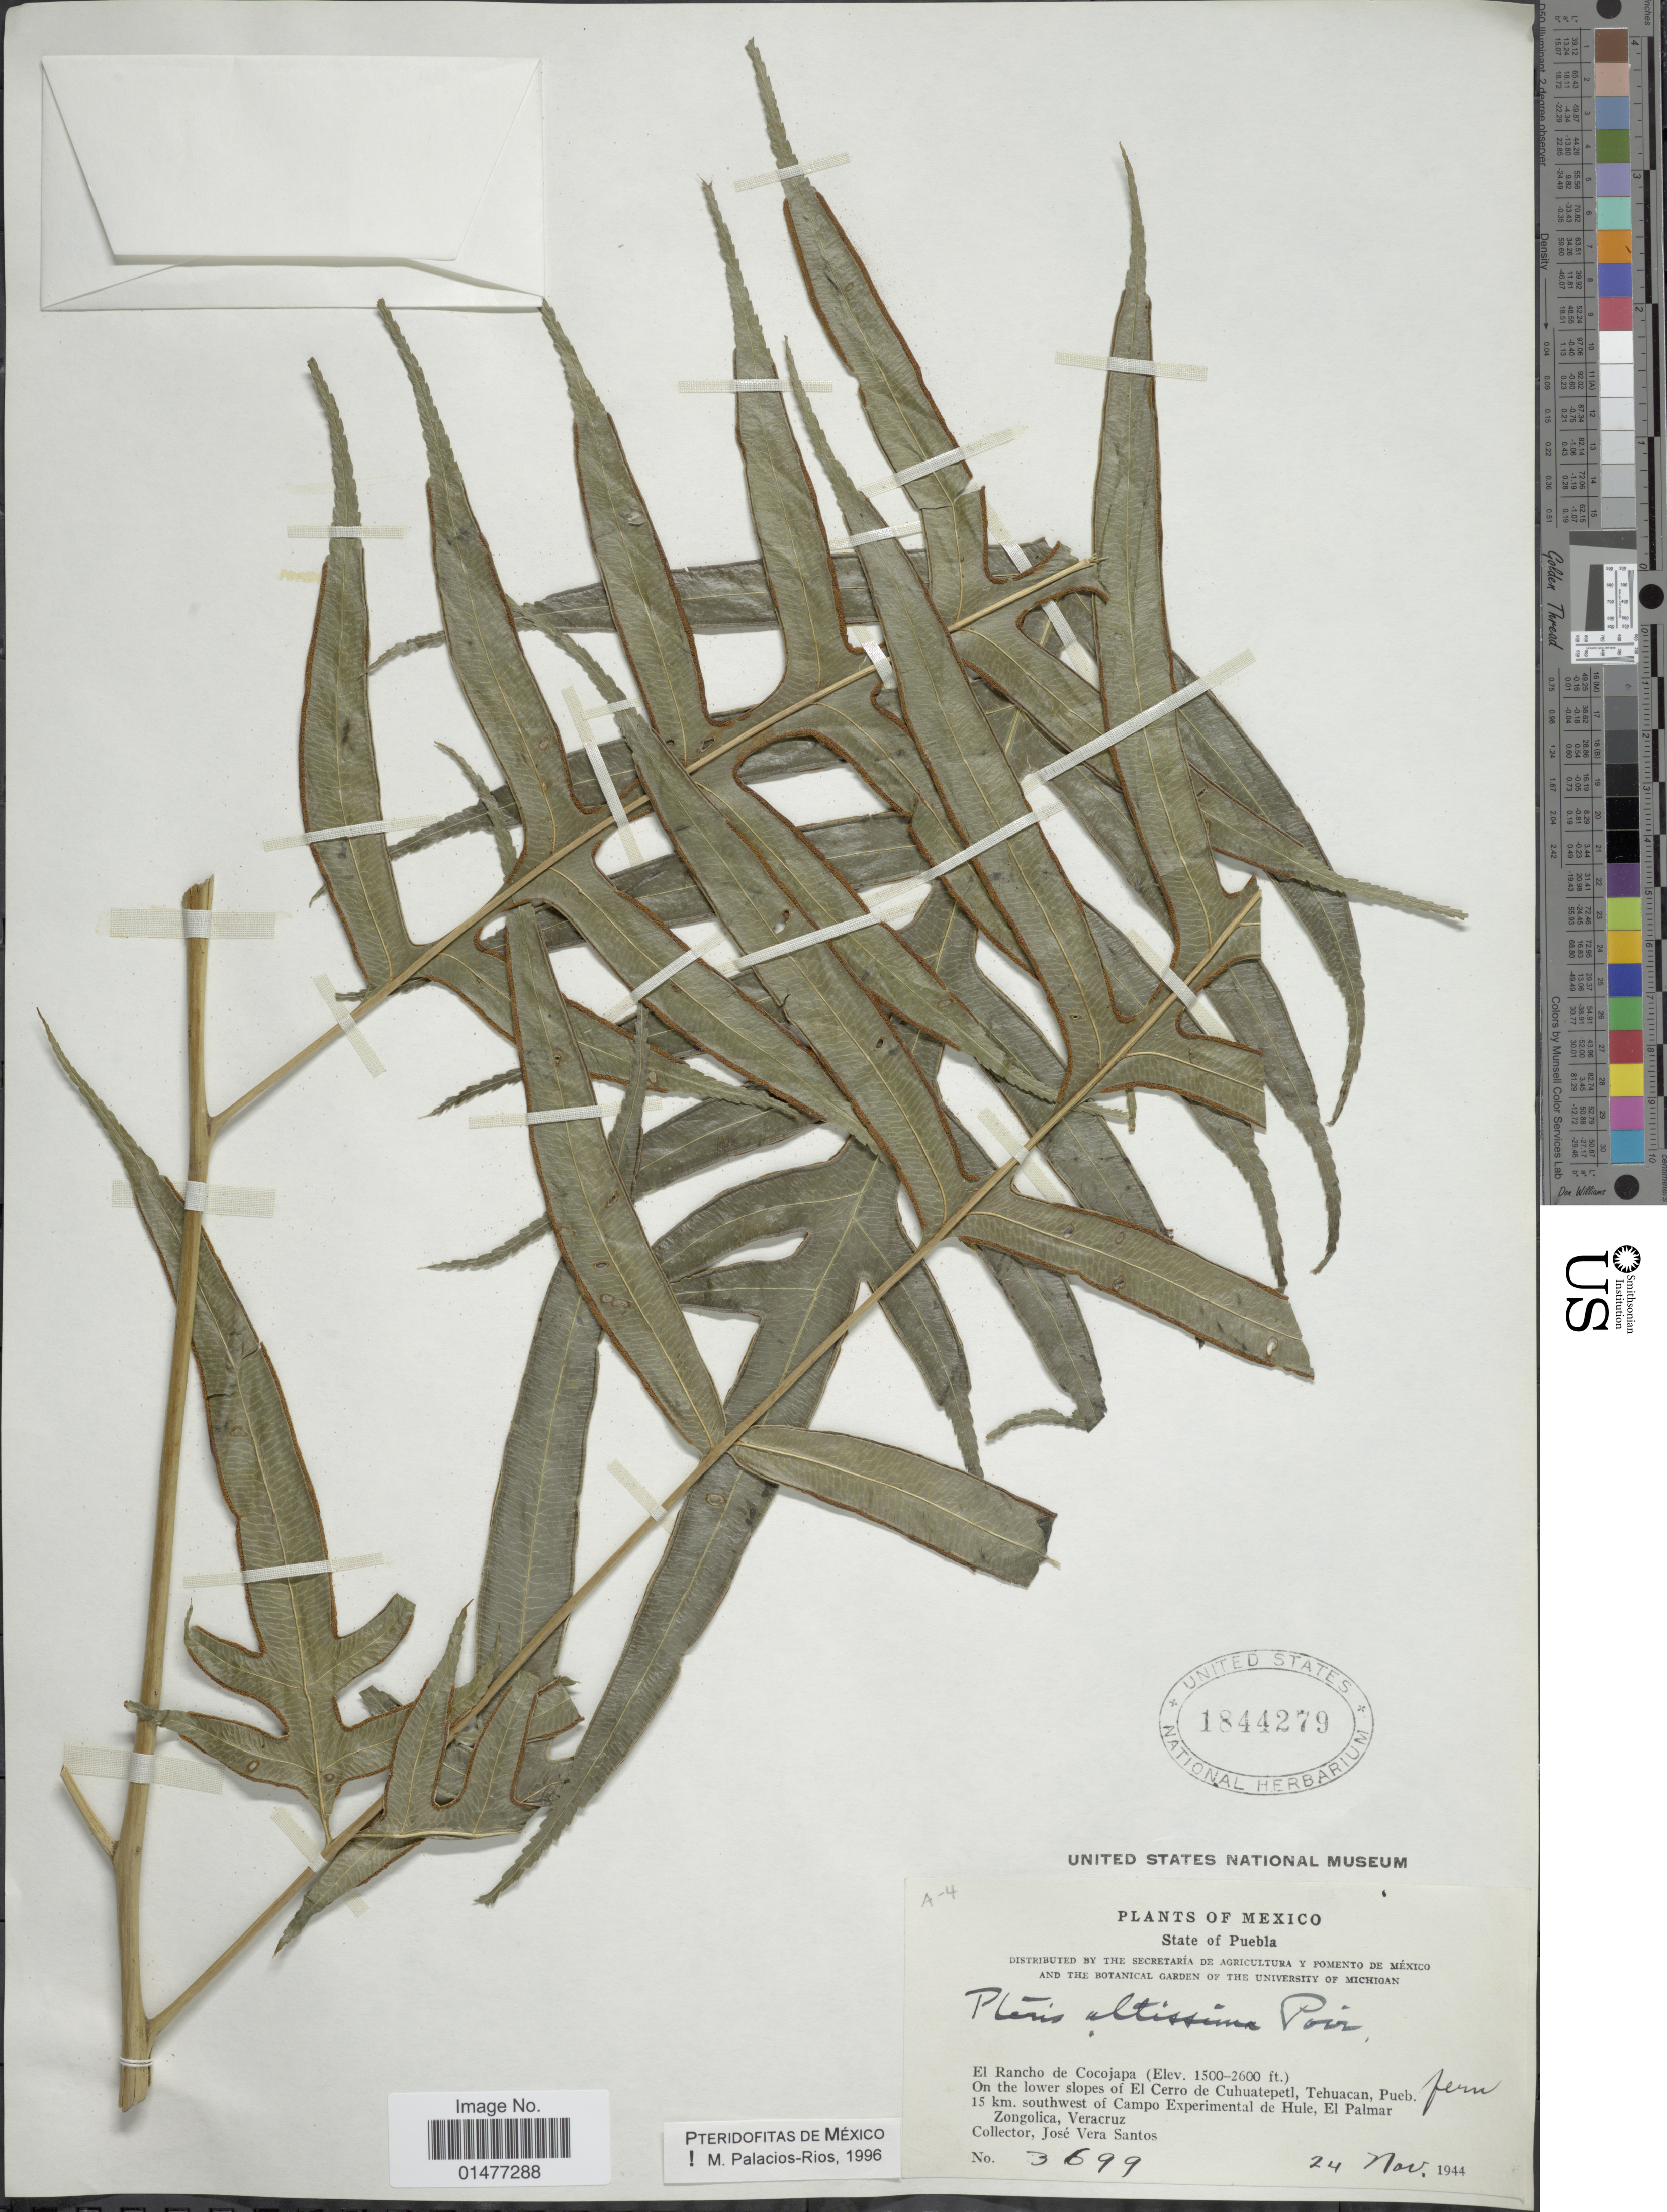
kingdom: Plantae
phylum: Tracheophyta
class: Polypodiopsida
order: Polypodiales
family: Pteridaceae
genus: Pteris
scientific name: Pteris altissima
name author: Poir.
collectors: J. V. Santos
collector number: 3699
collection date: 1944-11-24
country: Mexico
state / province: Puebla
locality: Plants of Mexico, El Rancho de Cocojapa, On the lower slopes of El Cerro de Cuhuatepetl, Tehuacan, Pueb. 15 km., southwest of Campo Experimental de Hule, El Palmar Zongolica, Veracruz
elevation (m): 457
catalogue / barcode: US 1844279